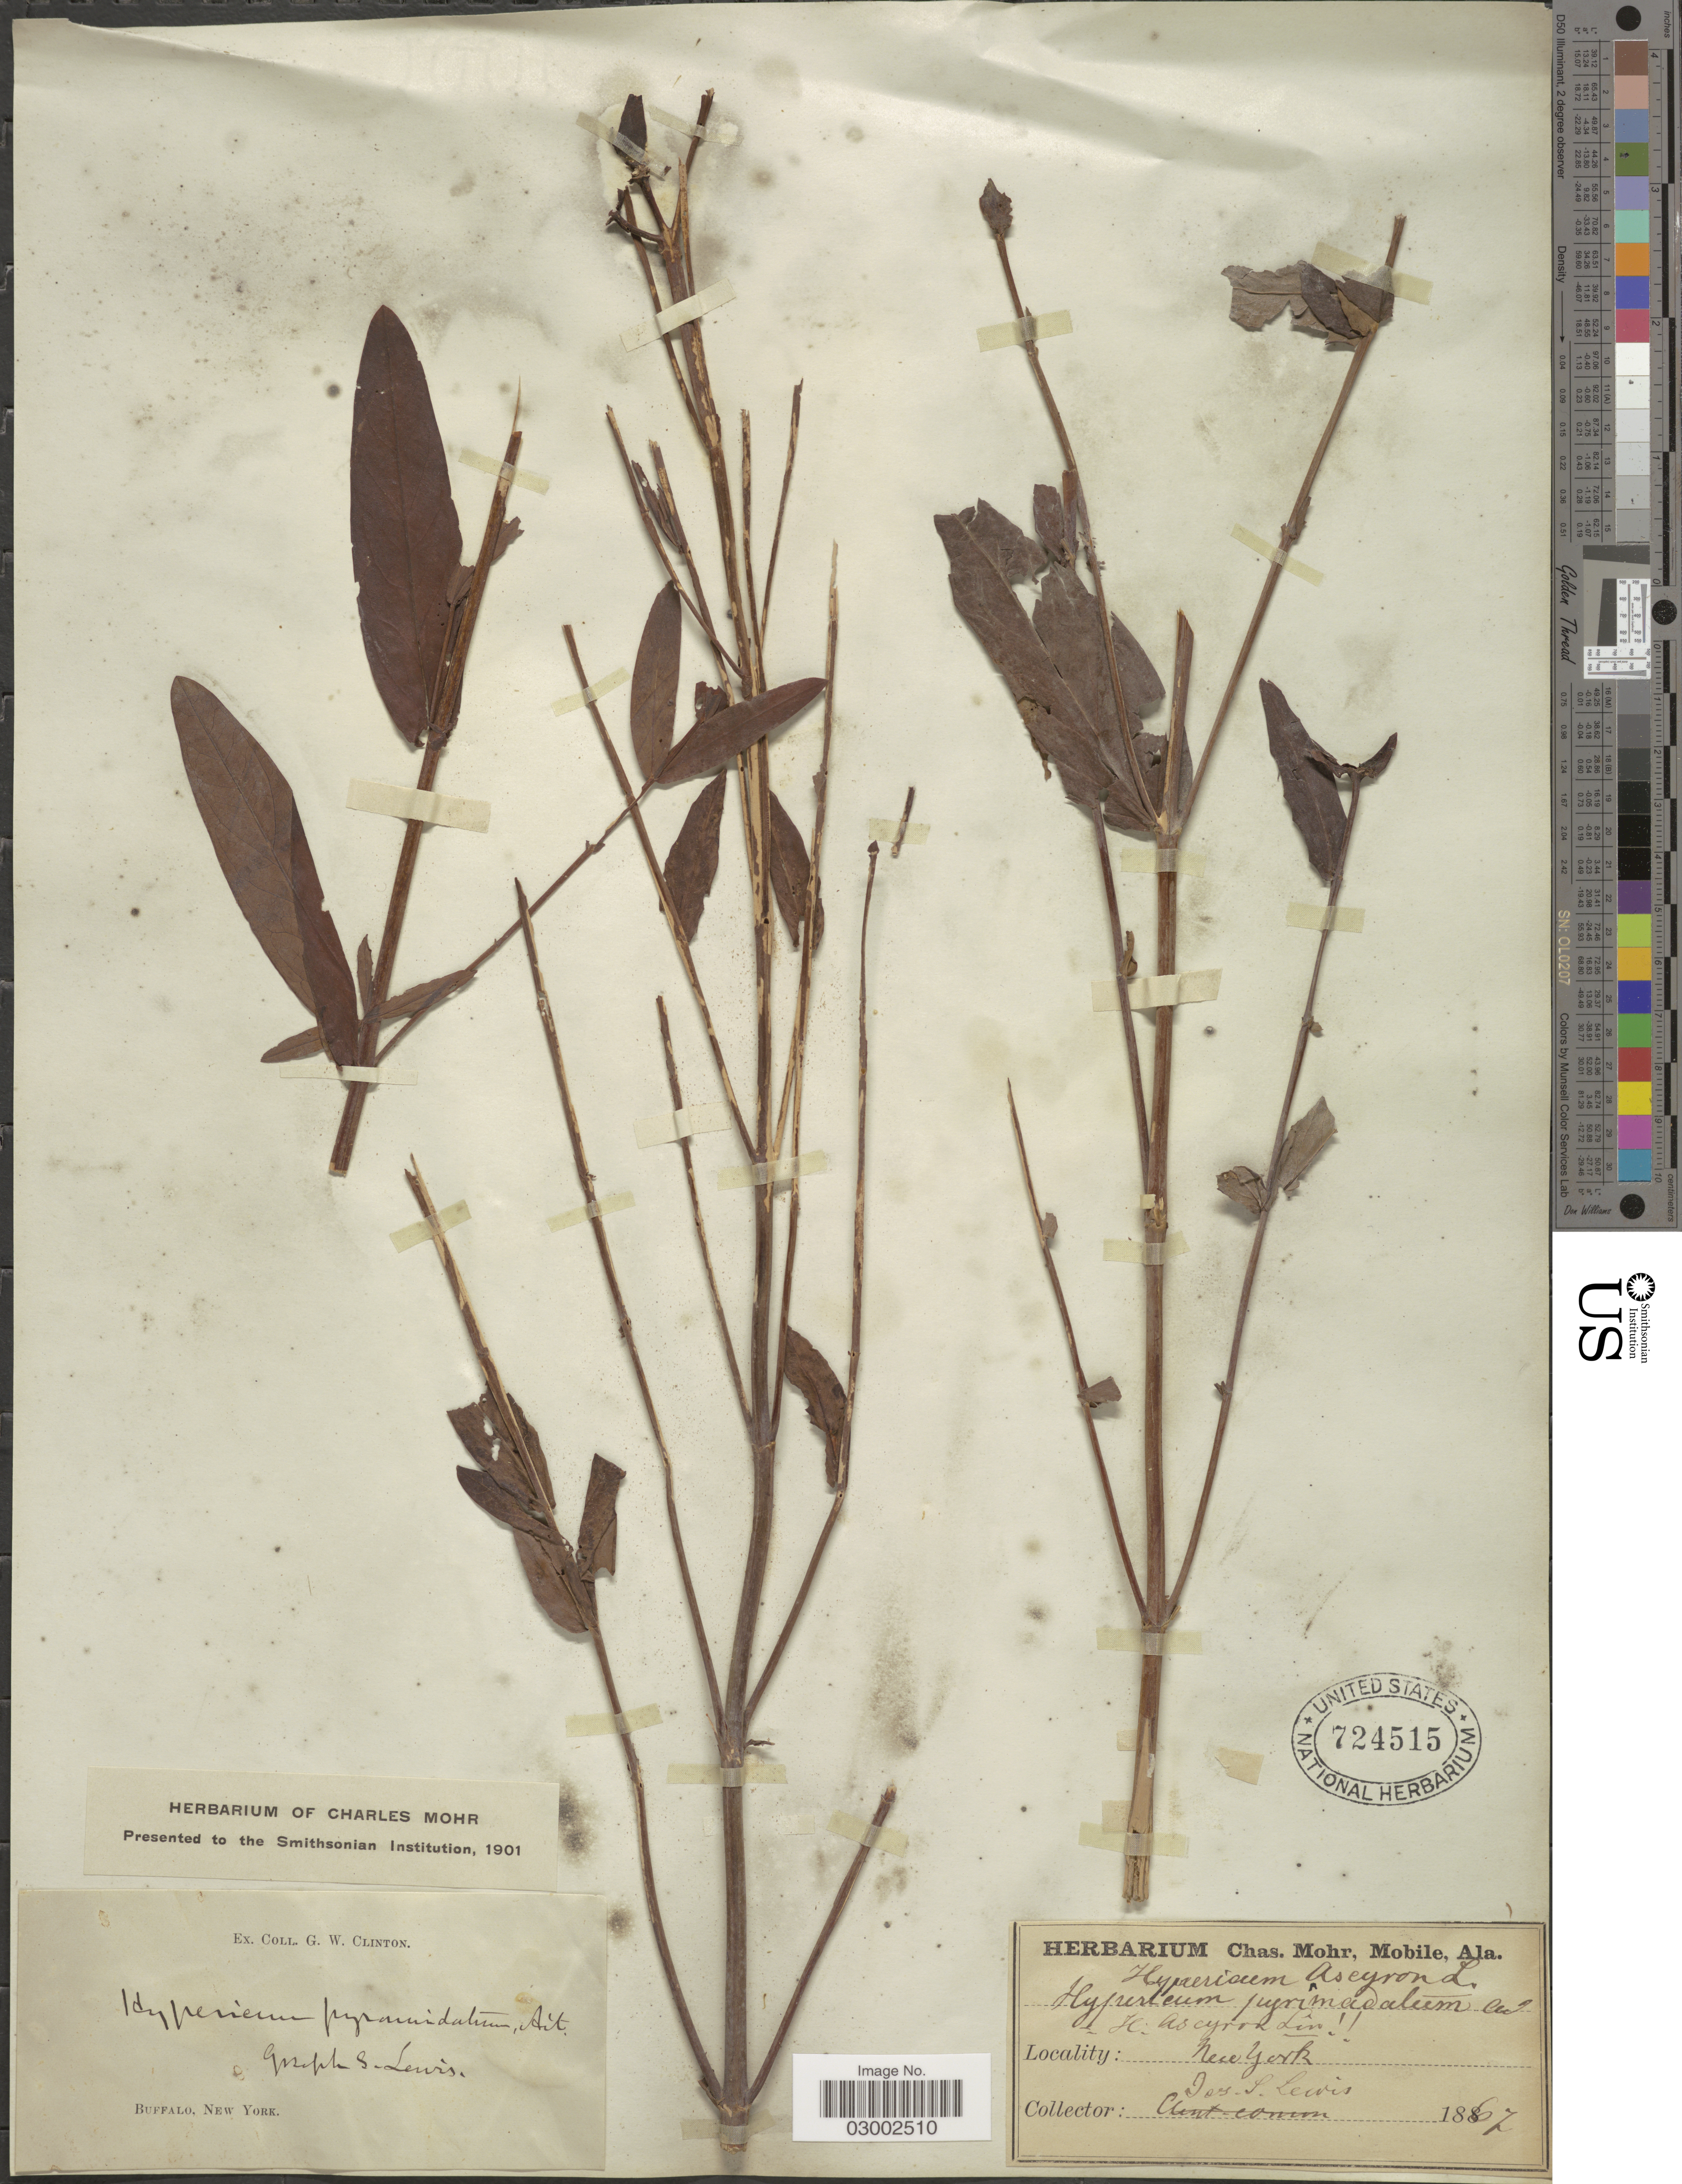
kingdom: Plantae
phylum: Tracheophyta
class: Magnoliopsida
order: Malpighiales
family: Hypericaceae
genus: Hypericum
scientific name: Hypericum ascyron subsp. pyramidatum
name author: (Aiton) N. Robson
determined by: Strong, Mark T., (BOT), Smithsonian Institution - National Museum of Natural History (UNITED STATES)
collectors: J. S. Lewis & G. W. Clinton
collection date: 1867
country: United States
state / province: New York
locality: Buffalo.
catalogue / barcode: US 724515